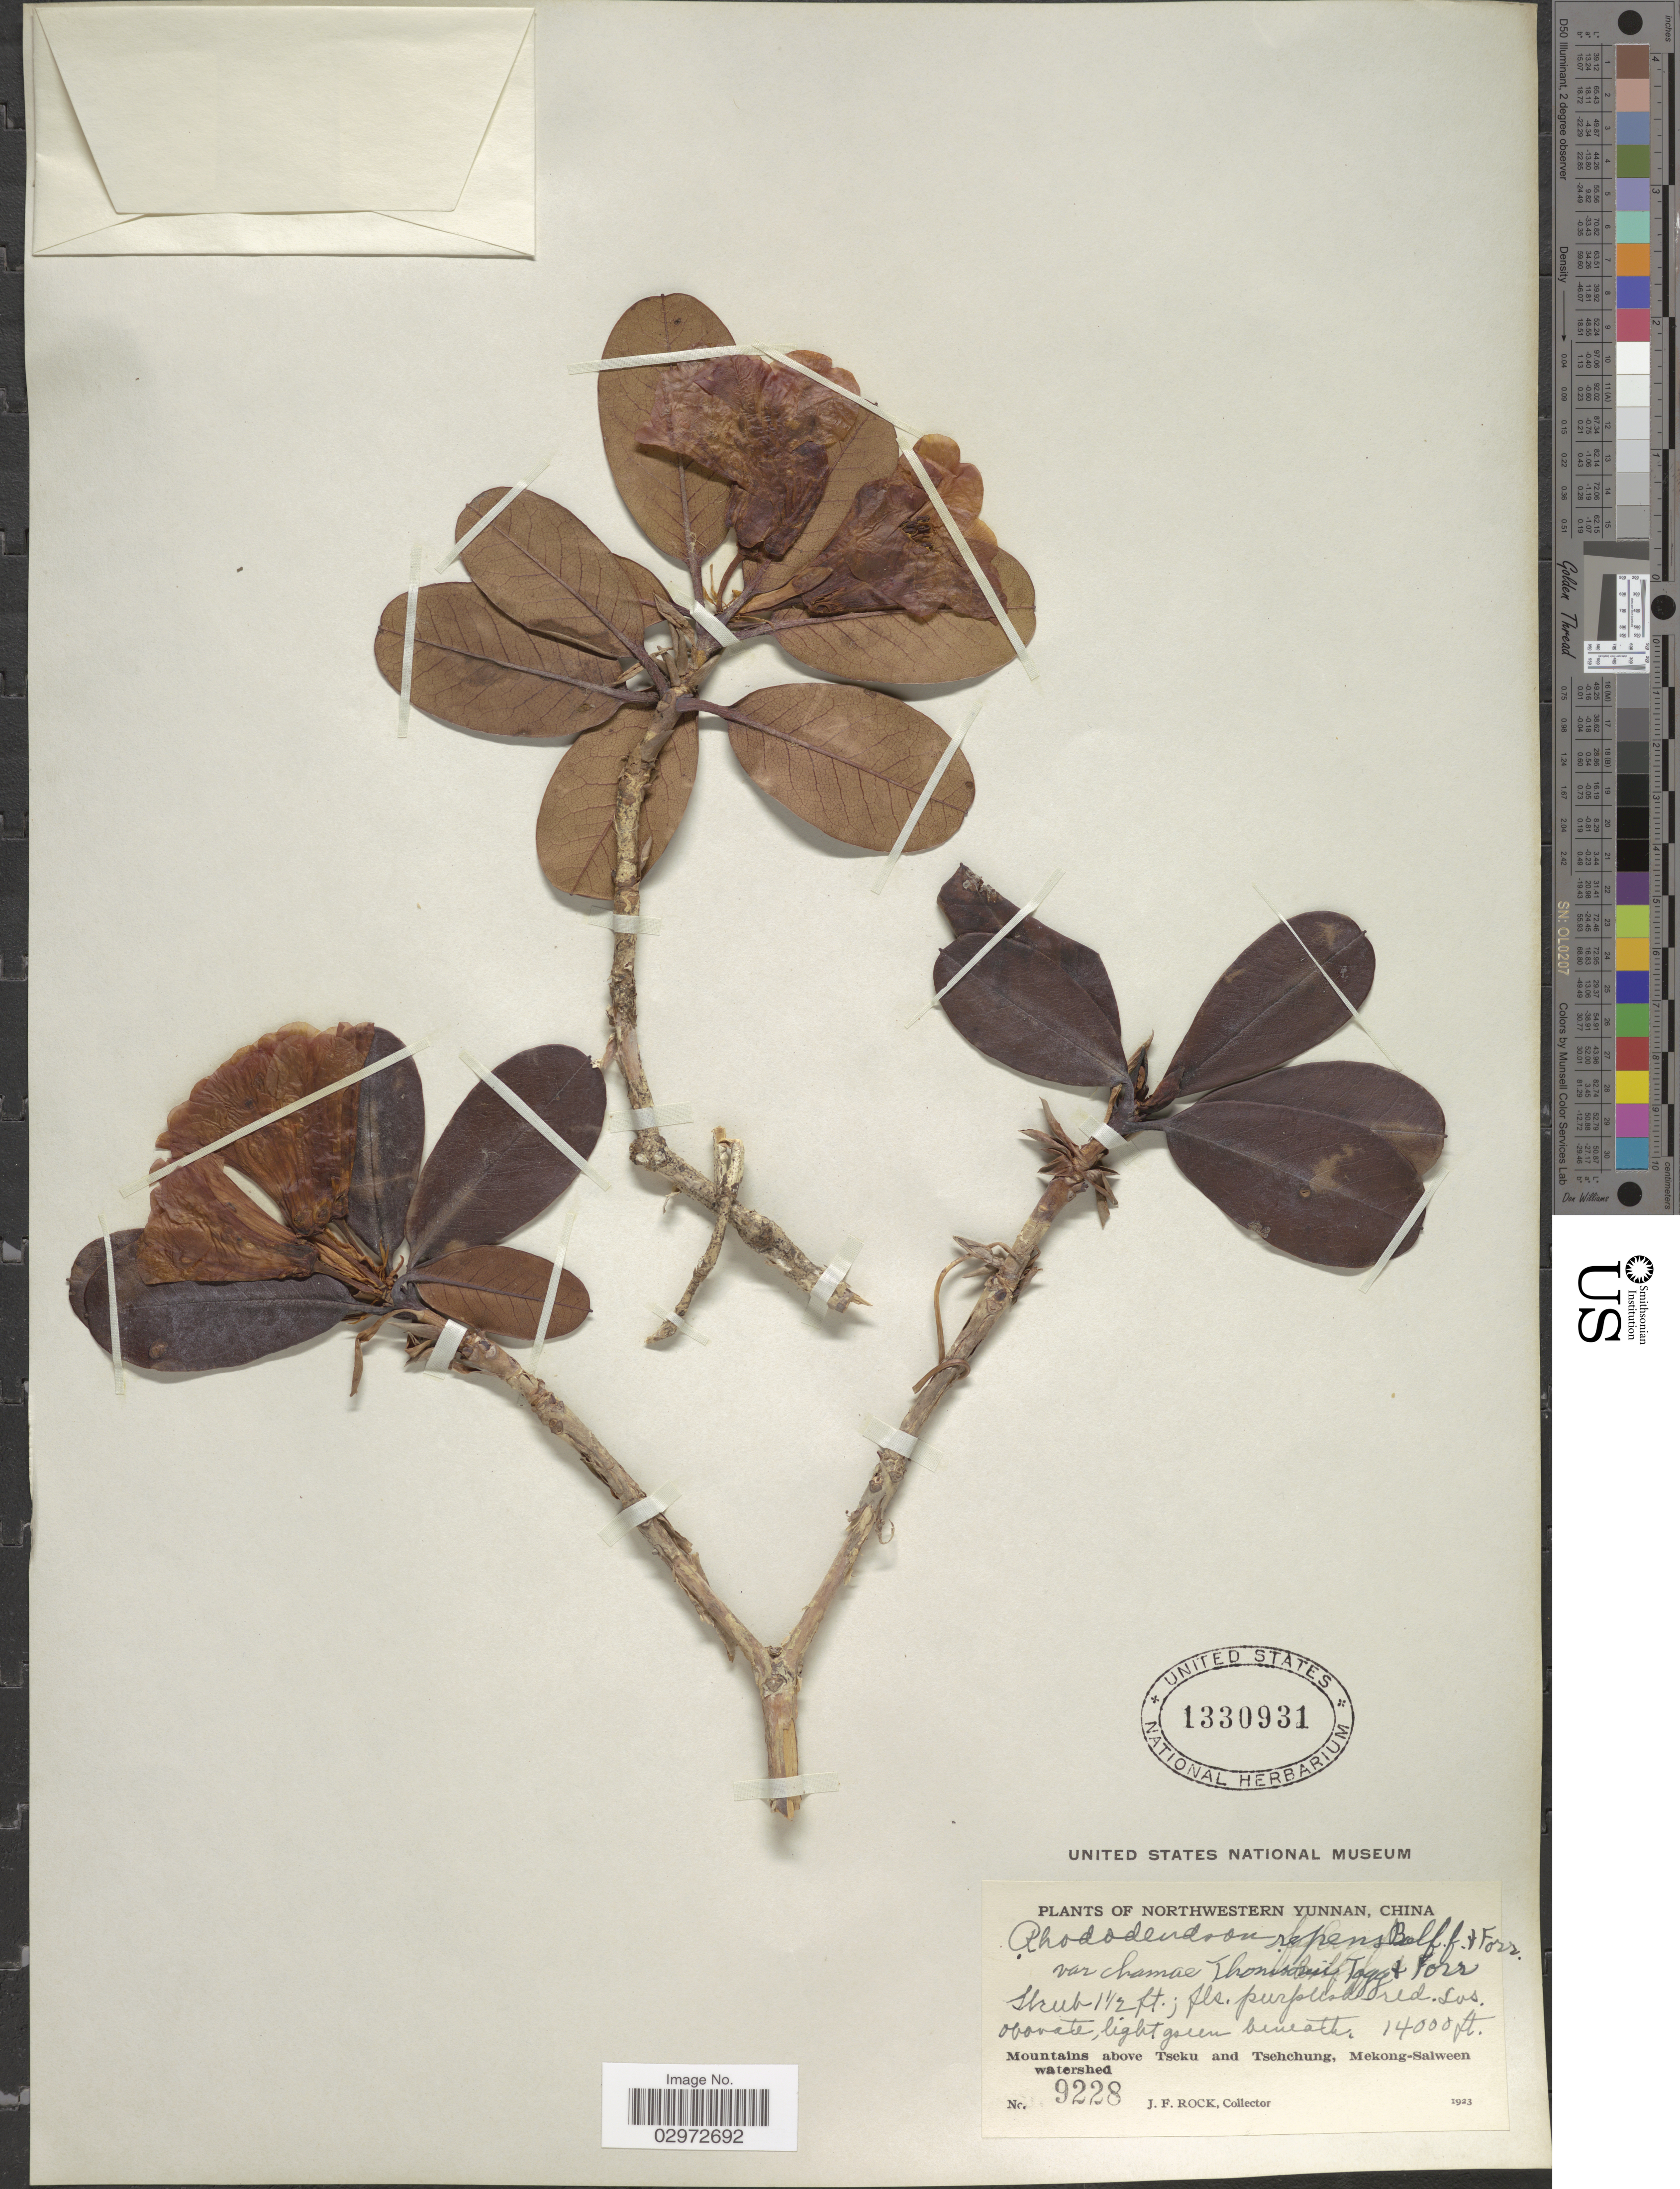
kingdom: Plantae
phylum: Tracheophyta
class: Magnoliopsida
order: Ericales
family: Ericaceae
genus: Rhododendron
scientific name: Rhododendron repens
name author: Balf. f. & Forrest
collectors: J. Rock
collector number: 9228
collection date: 1923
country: China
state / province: Yunnan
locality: Northwestern Yunnan. Mountains above Tseku and Tsehchung, Mekong-Salween watershed.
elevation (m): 4267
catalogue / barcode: US 1330931